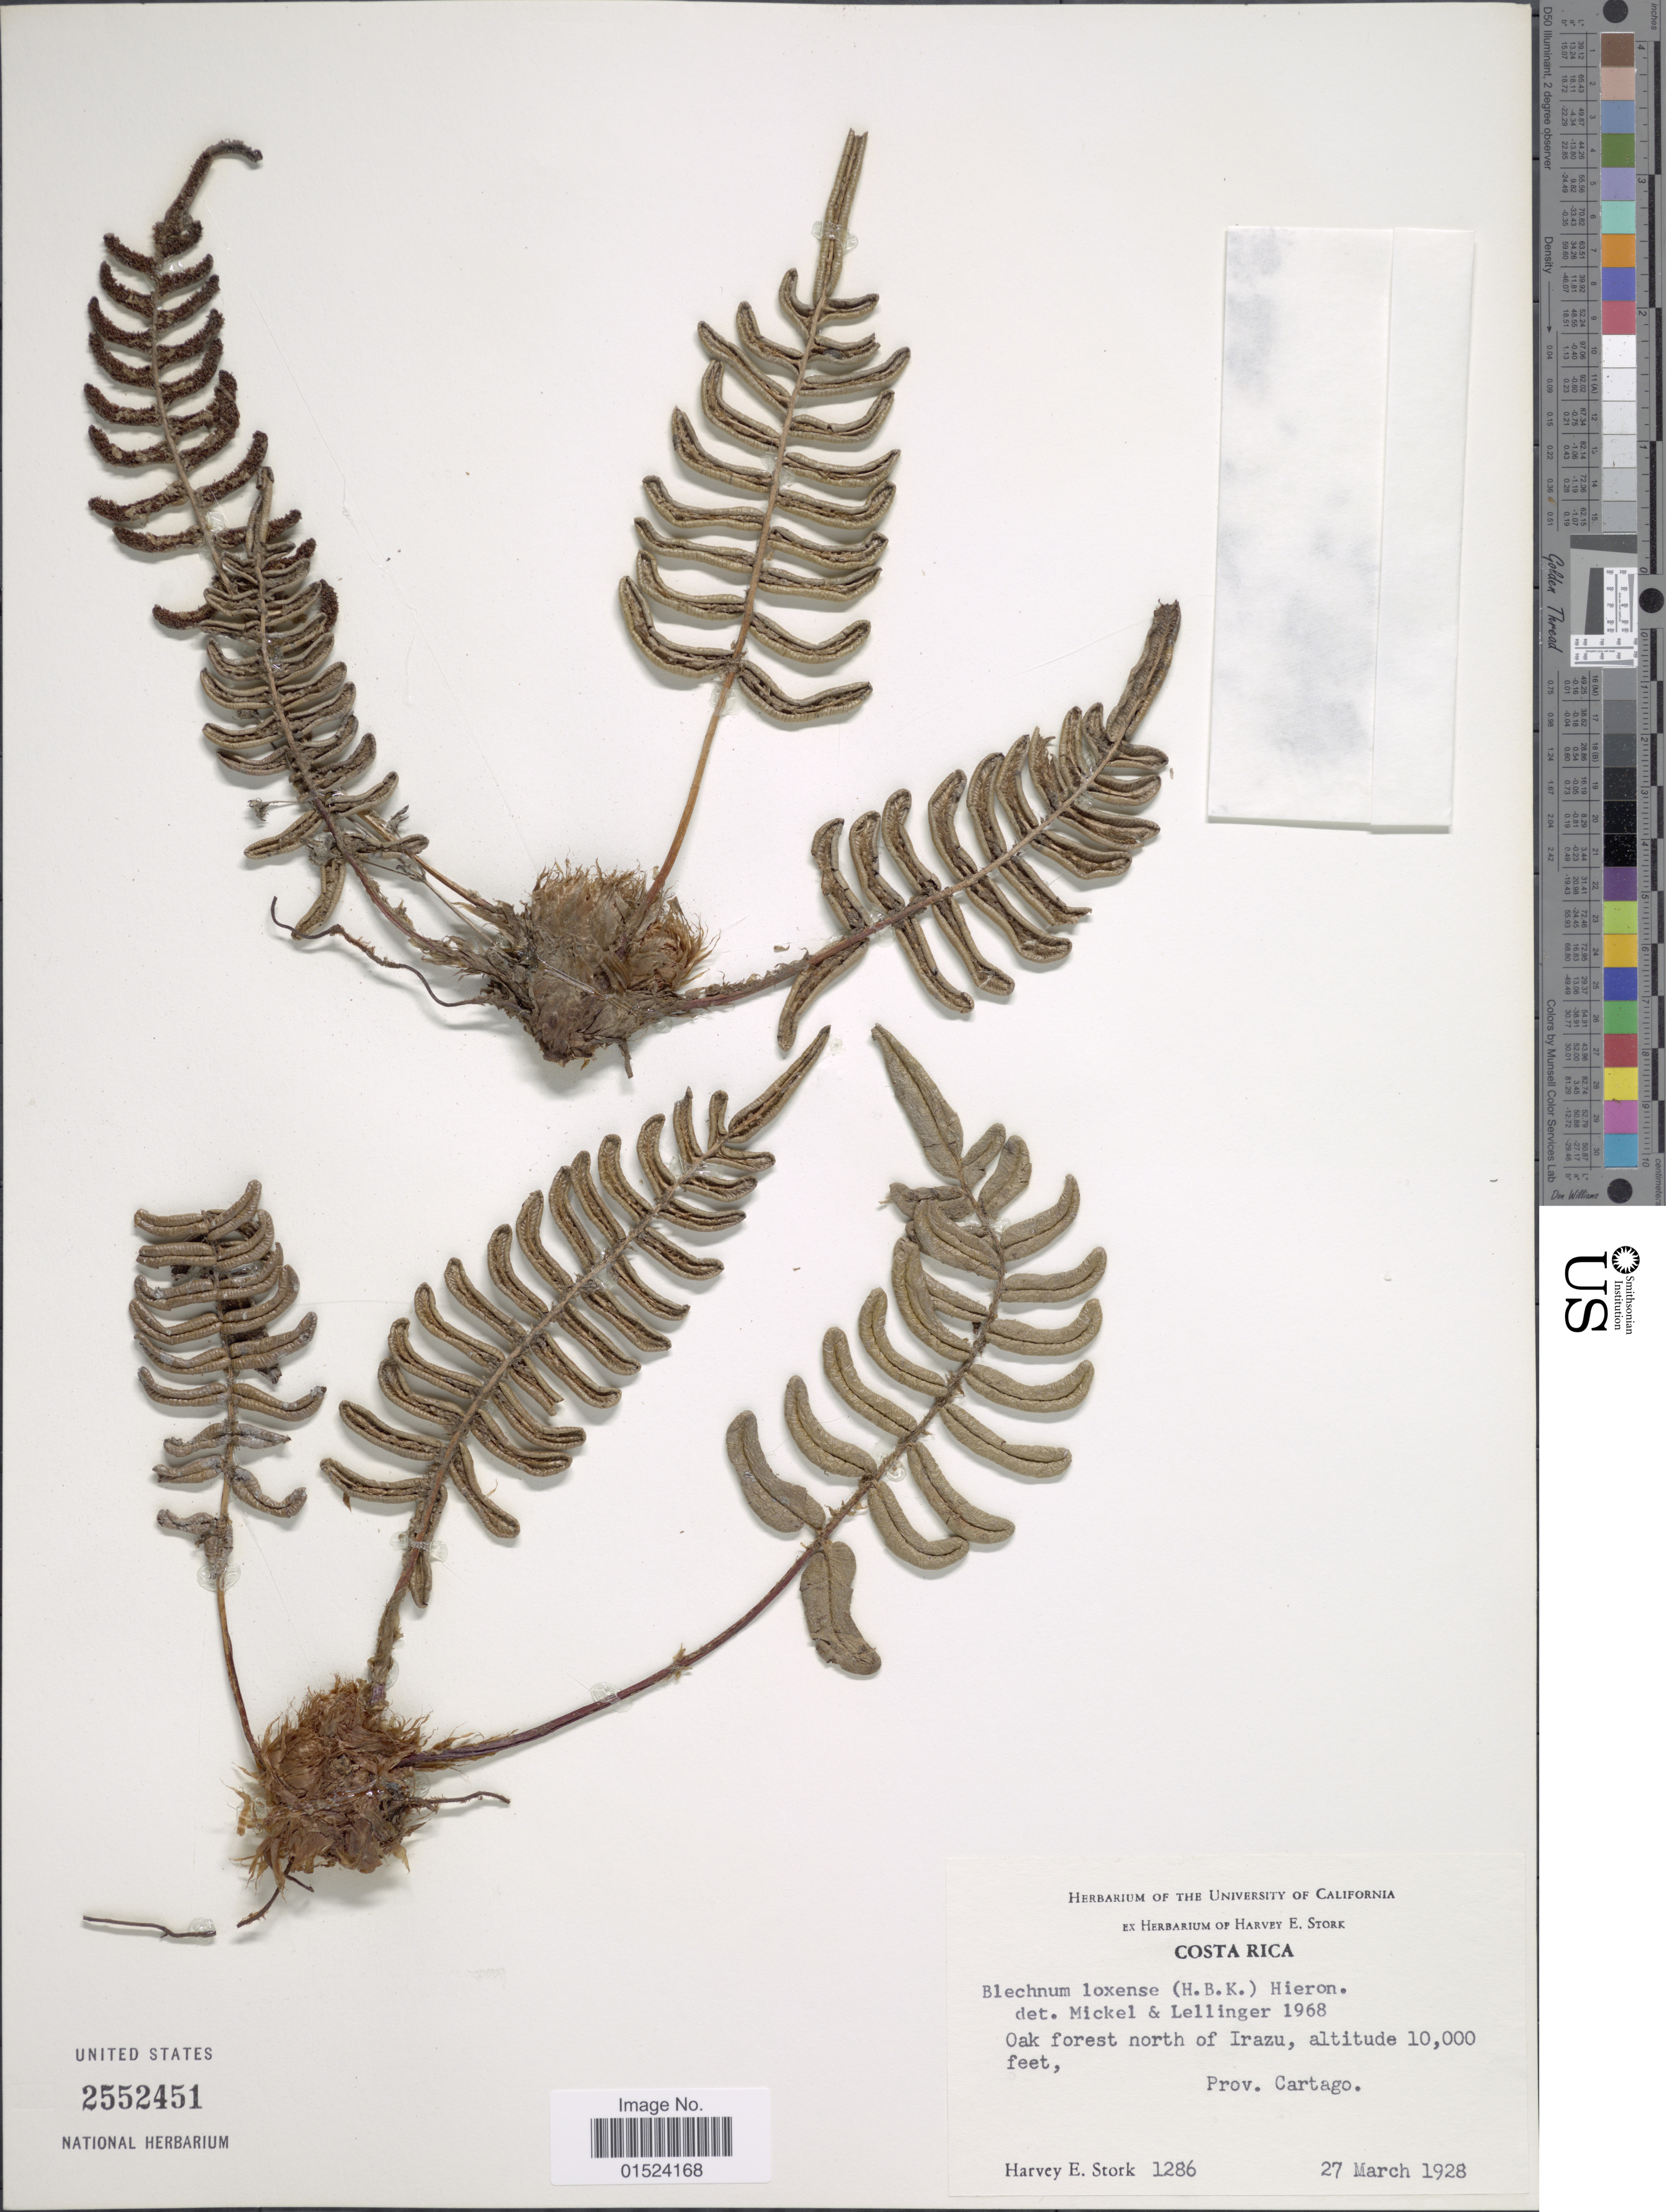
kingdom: Plantae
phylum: Tracheophyta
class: Polypodiopsida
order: Polypodiales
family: Blechnaceae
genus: Blechnum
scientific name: Blechnum loxense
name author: (Kunth) Hook. ex Salomon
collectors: H. E. Stork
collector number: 1286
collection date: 1928-03-27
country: Costa Rica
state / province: Cartago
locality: Oak forest north of Irazu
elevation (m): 3048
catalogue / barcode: US 2552451